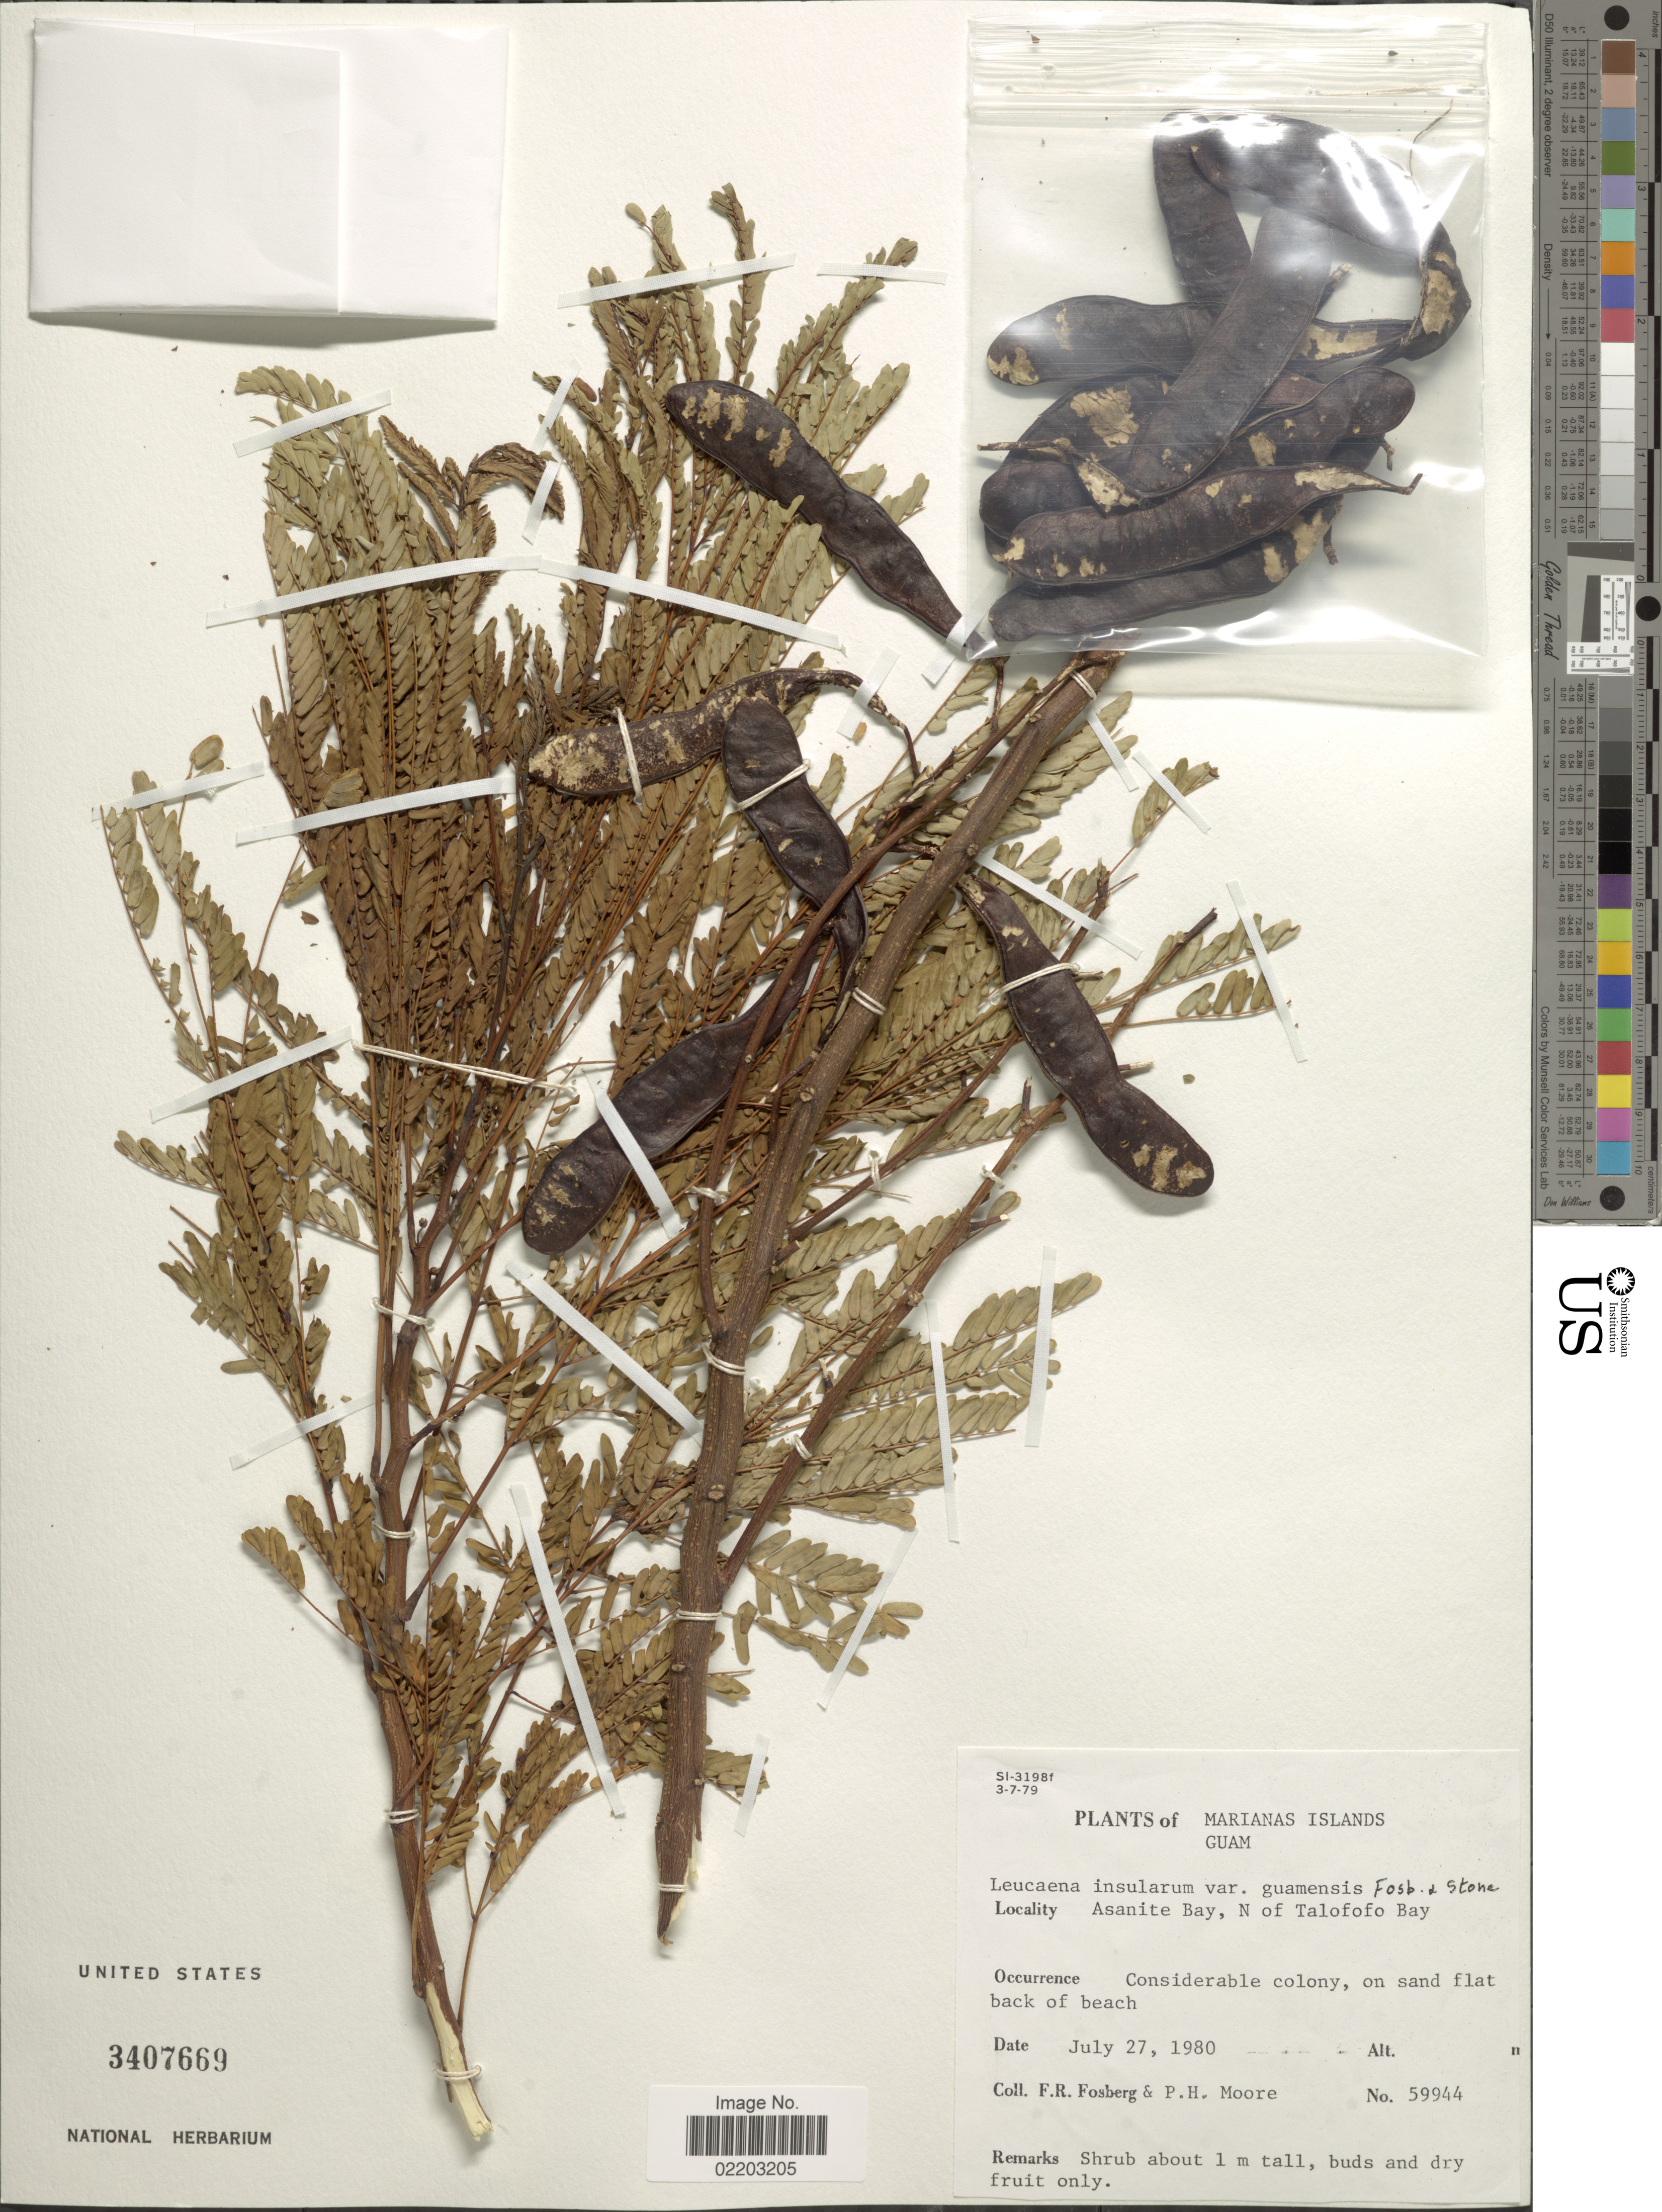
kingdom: Plantae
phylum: Tracheophyta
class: Magnoliopsida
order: Fabales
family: Fabaceae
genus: Schleinitzia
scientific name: Schleinitzia fosbergii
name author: Nevl. & Niez.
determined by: Wagner, W. L., (BOT), Smithsonian Institution - National Museum of Natural History (UNITED STATES)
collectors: F. R. Fosberg & P. H. Moore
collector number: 59944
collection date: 1980-07-27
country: Guam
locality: Mariana Islands, Asanite Bay, N, of TTalofofo Bay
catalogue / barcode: US 3407669